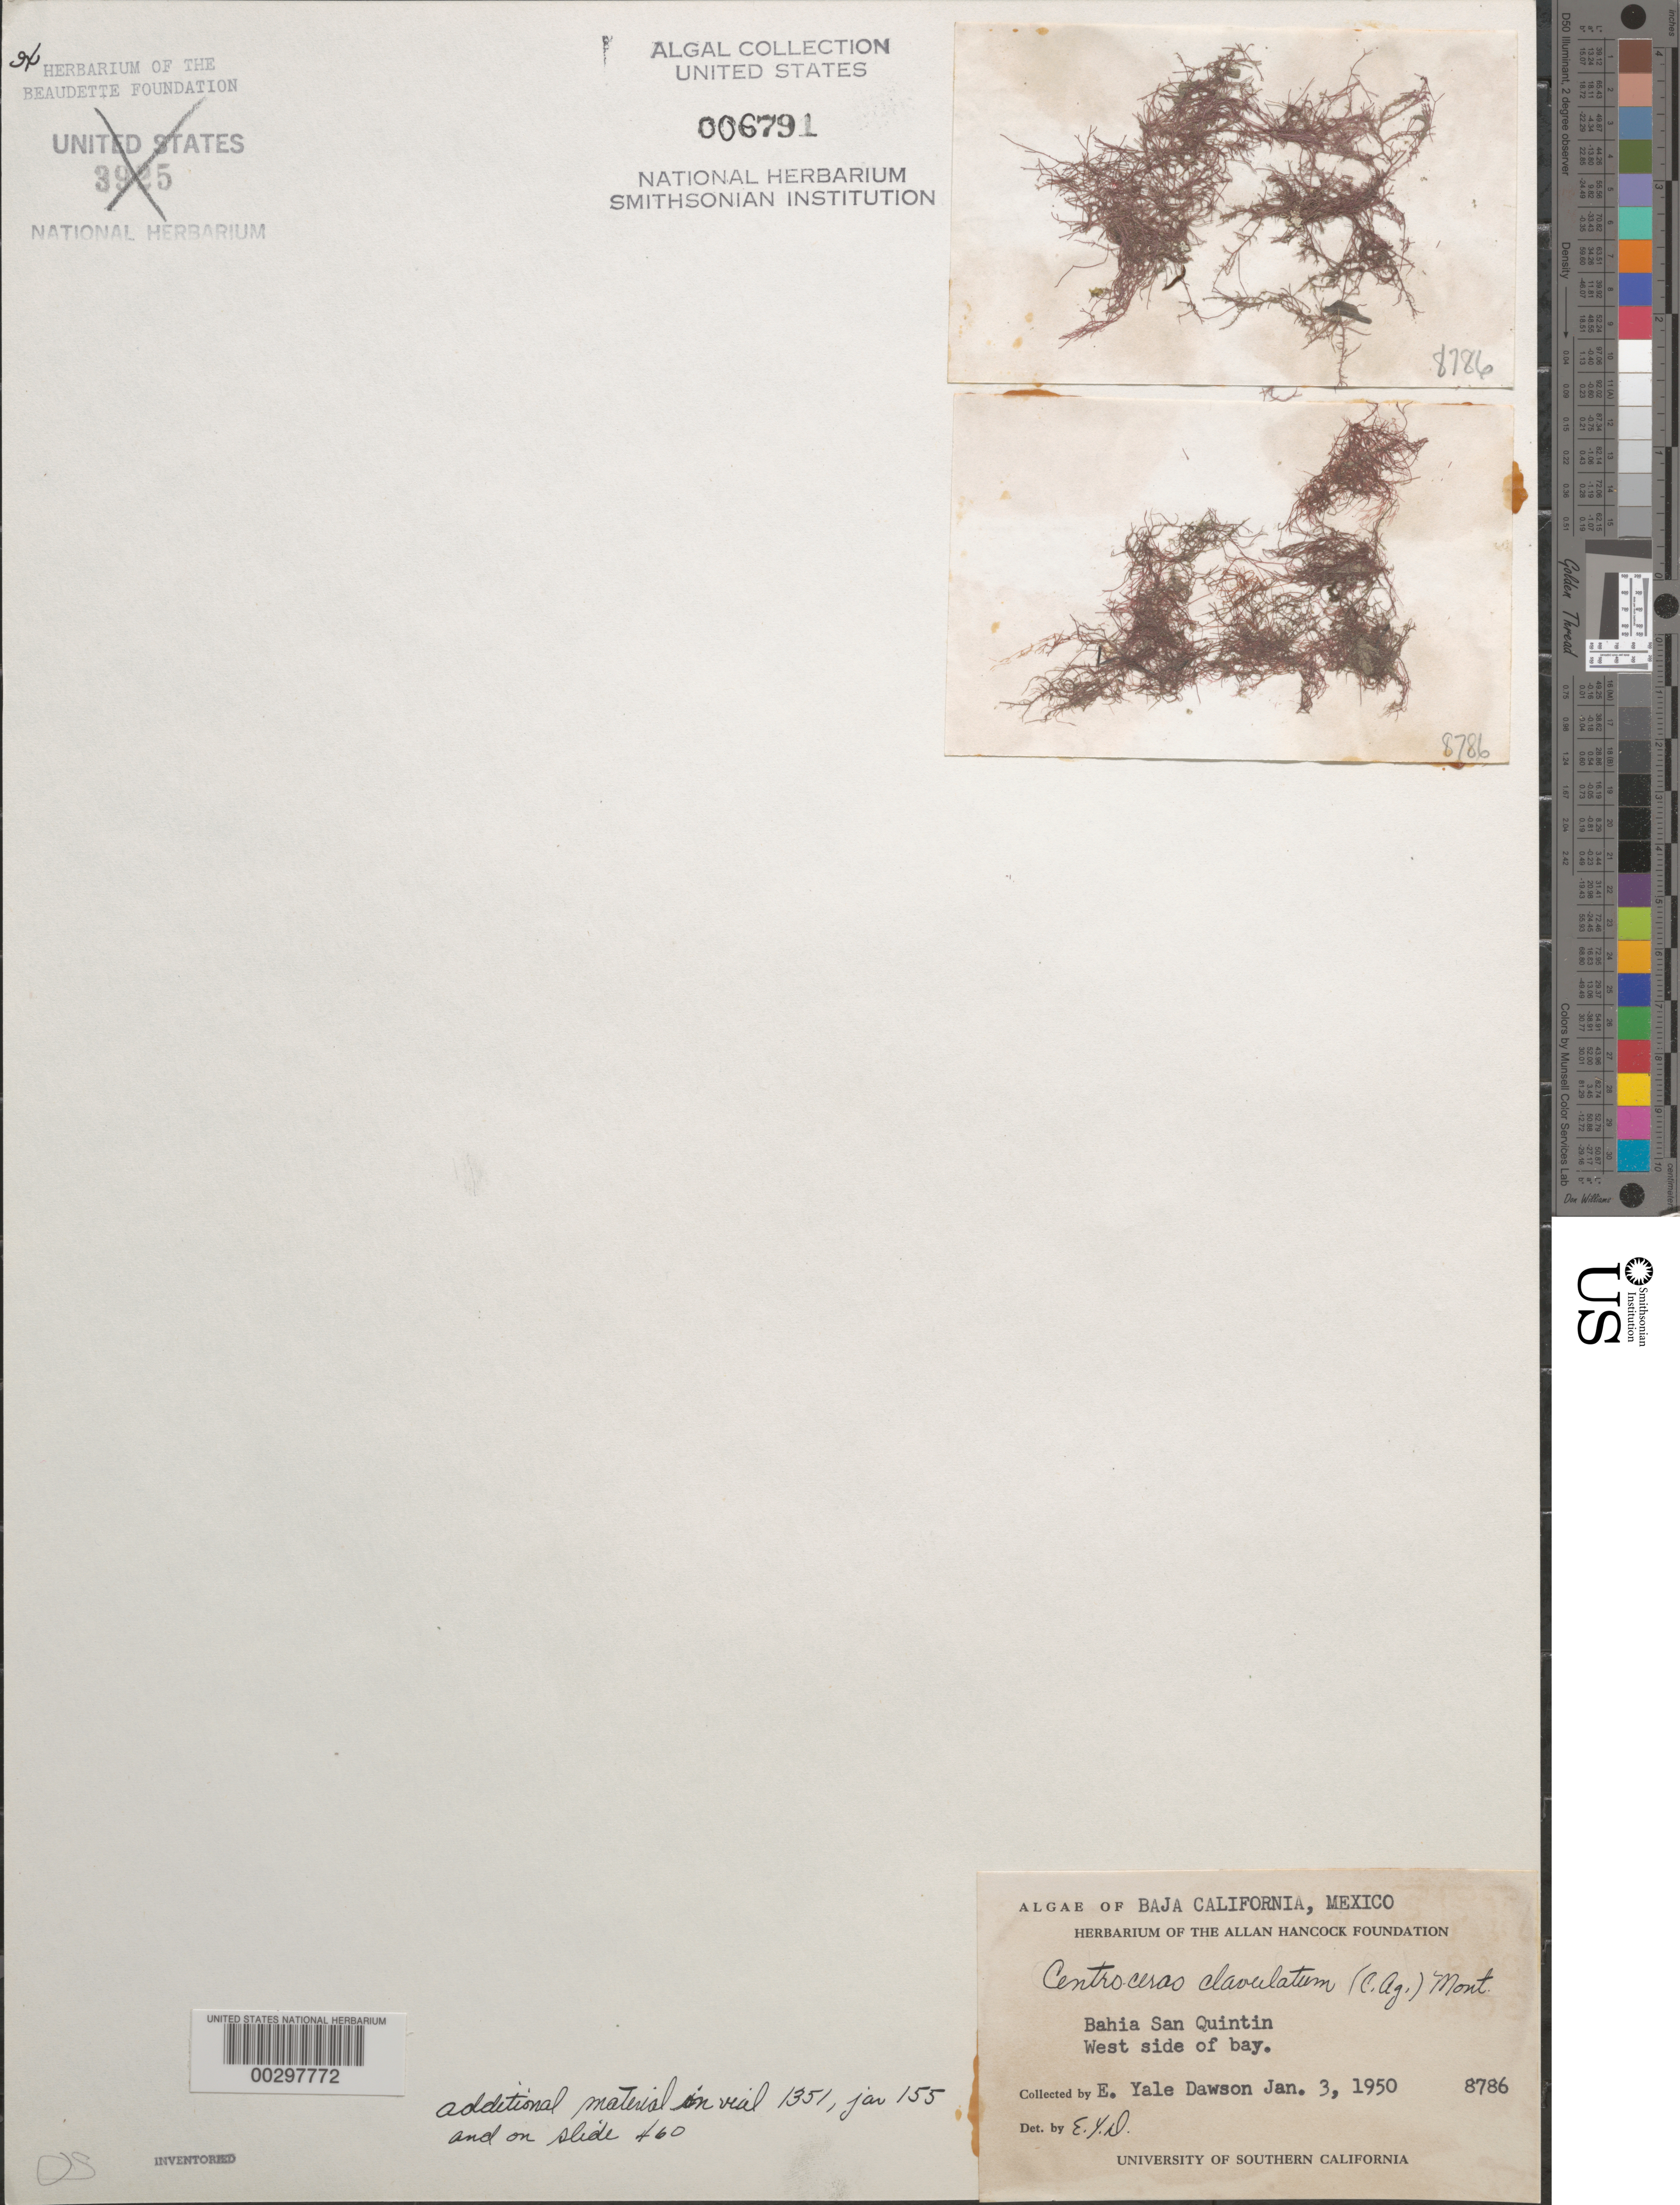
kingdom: Plantae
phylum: Rhodophyta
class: Florideophyceae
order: Ceramiales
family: Ceramiaceae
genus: Centroceras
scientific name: Centroceras clavulatum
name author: (C. Agardh) Mont.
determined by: Dawson, E. Y.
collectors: E. Y. Dawson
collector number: EYD 8786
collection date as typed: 03 Jan 1950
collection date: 1950-01-03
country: Mexico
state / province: Baja California Norte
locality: Bahia San Quintin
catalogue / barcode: US 6791